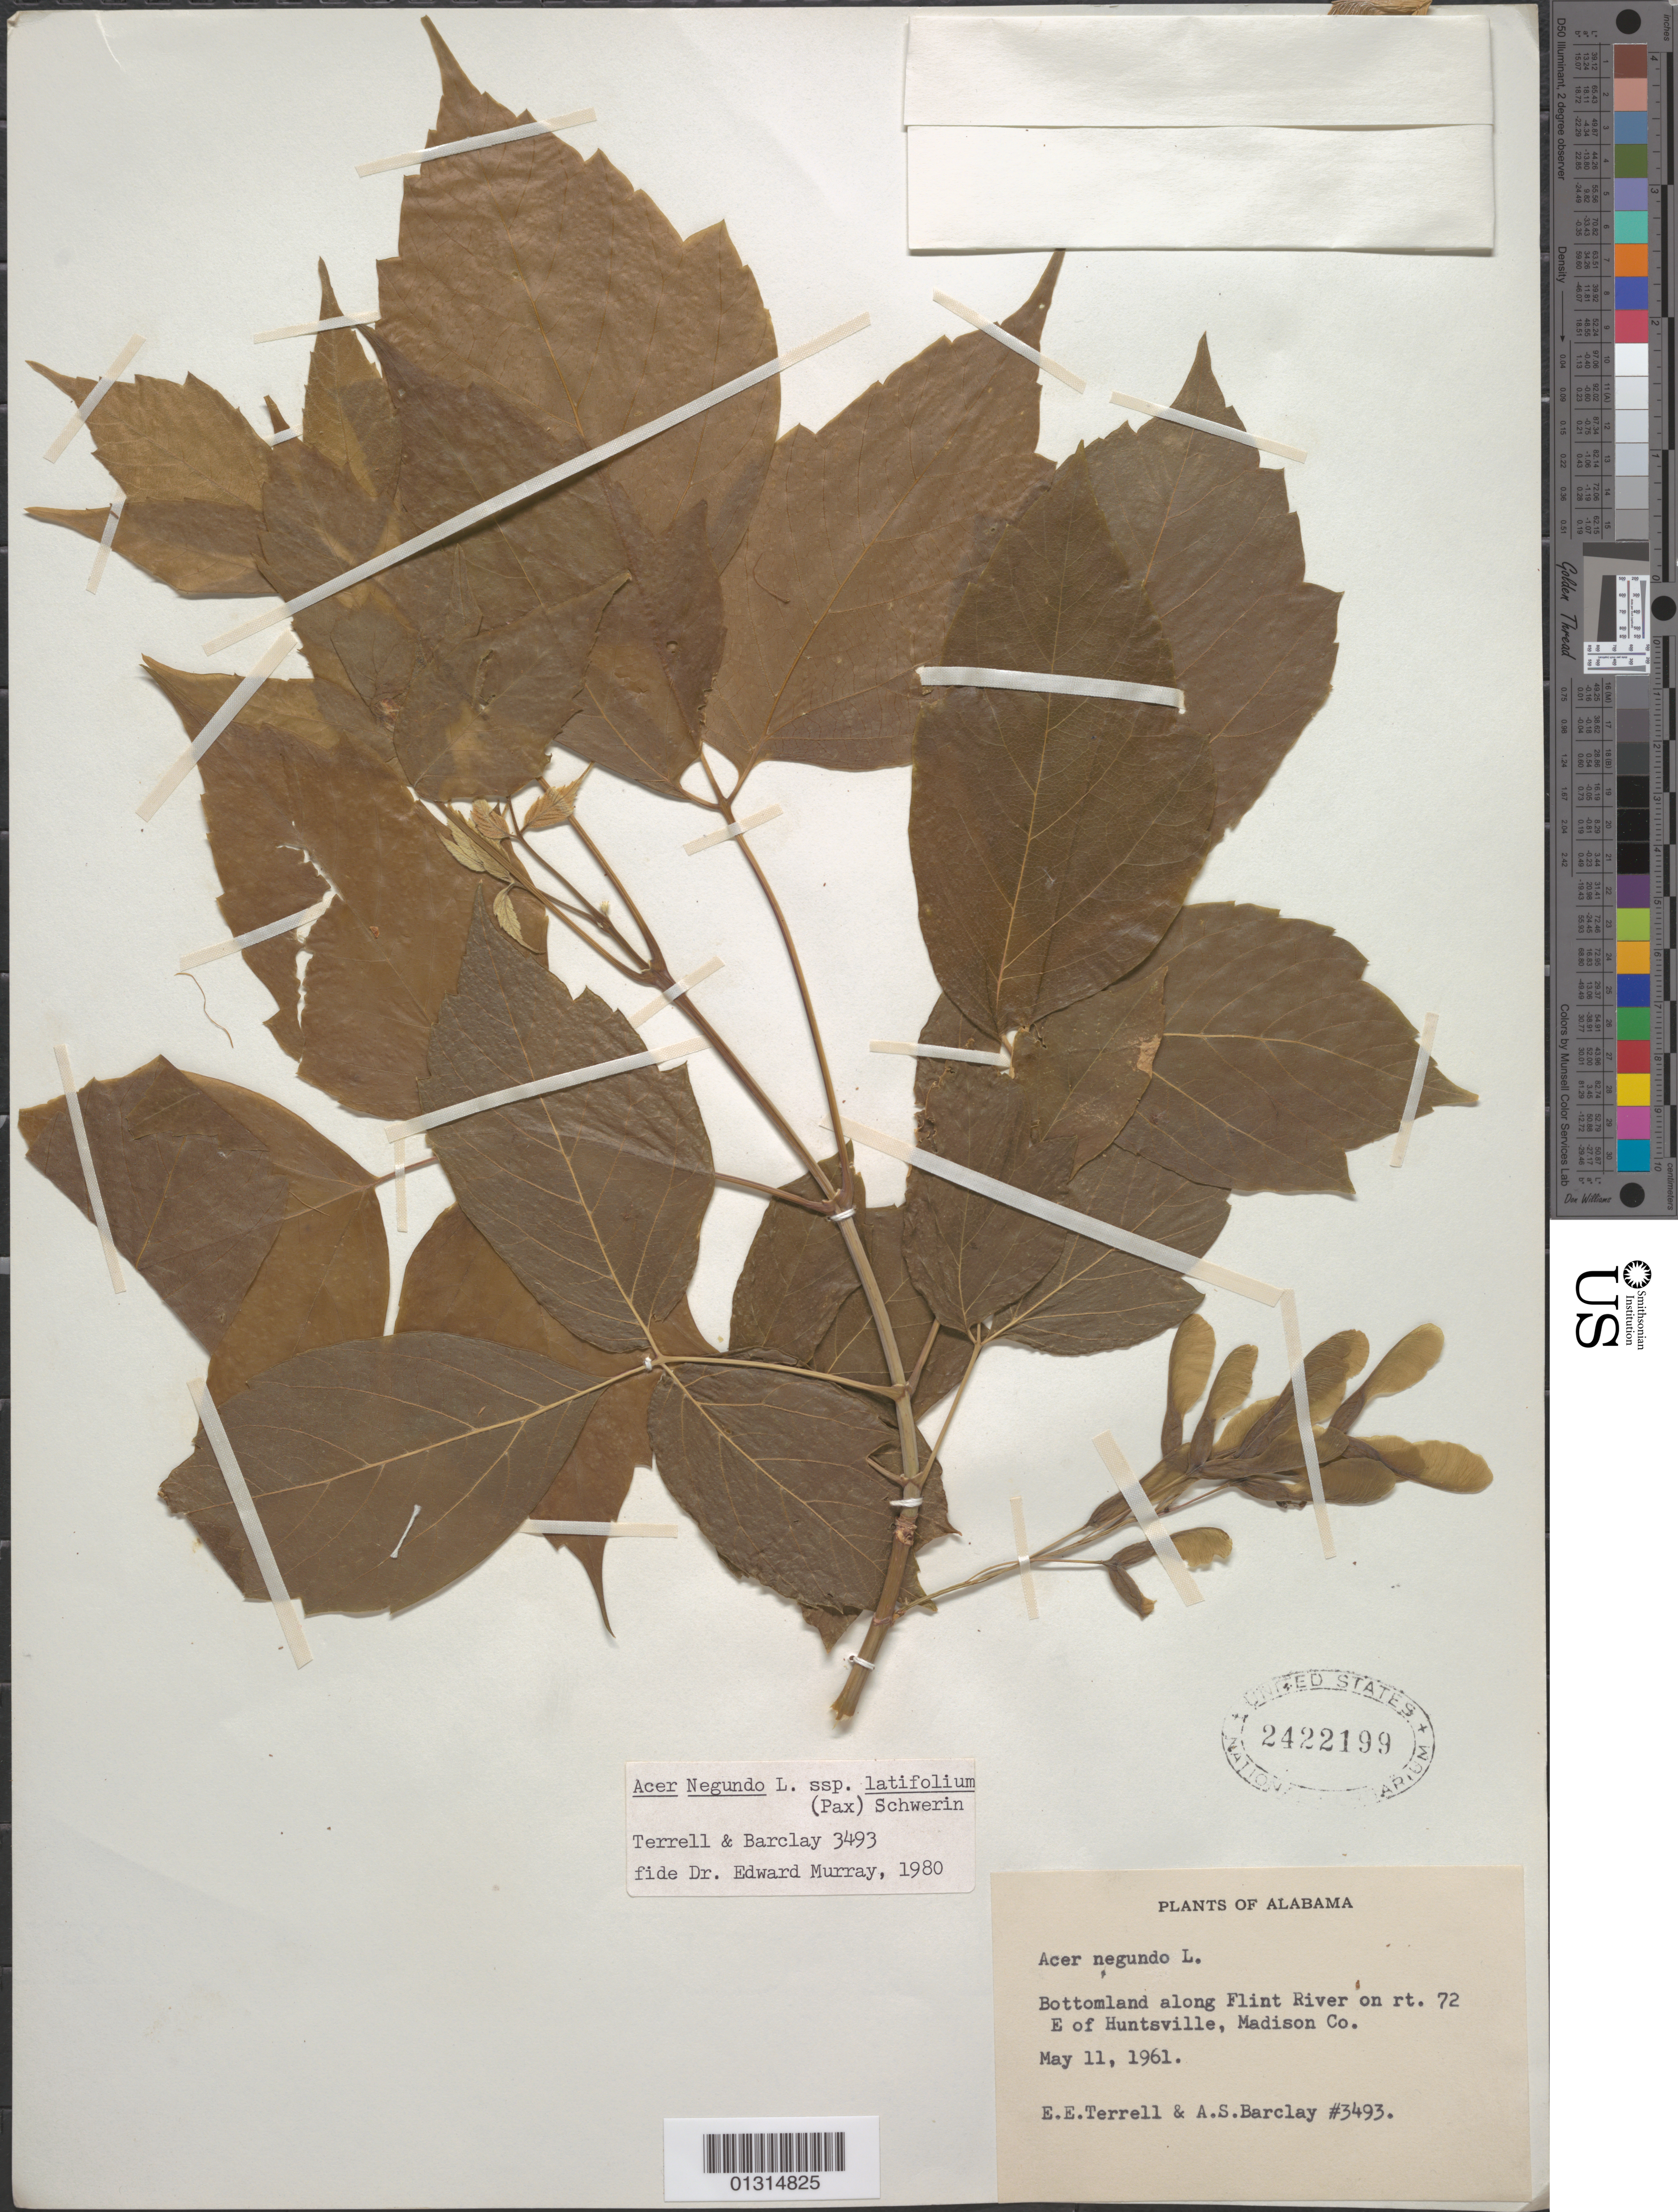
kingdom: Plantae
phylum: Tracheophyta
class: Magnoliopsida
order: Sapindales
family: Sapindaceae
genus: Acer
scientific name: Acer negundo subsp. latifolium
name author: (Pax) Schwer.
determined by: Murray, Edward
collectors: E. E. Terrell & A. S. Barclay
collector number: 3493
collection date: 1961-05-11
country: United States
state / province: Alabama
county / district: Madison County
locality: Madison County, along Flint River on Rt. 72 E of Huntsville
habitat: Bottom land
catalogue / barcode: US 2422199